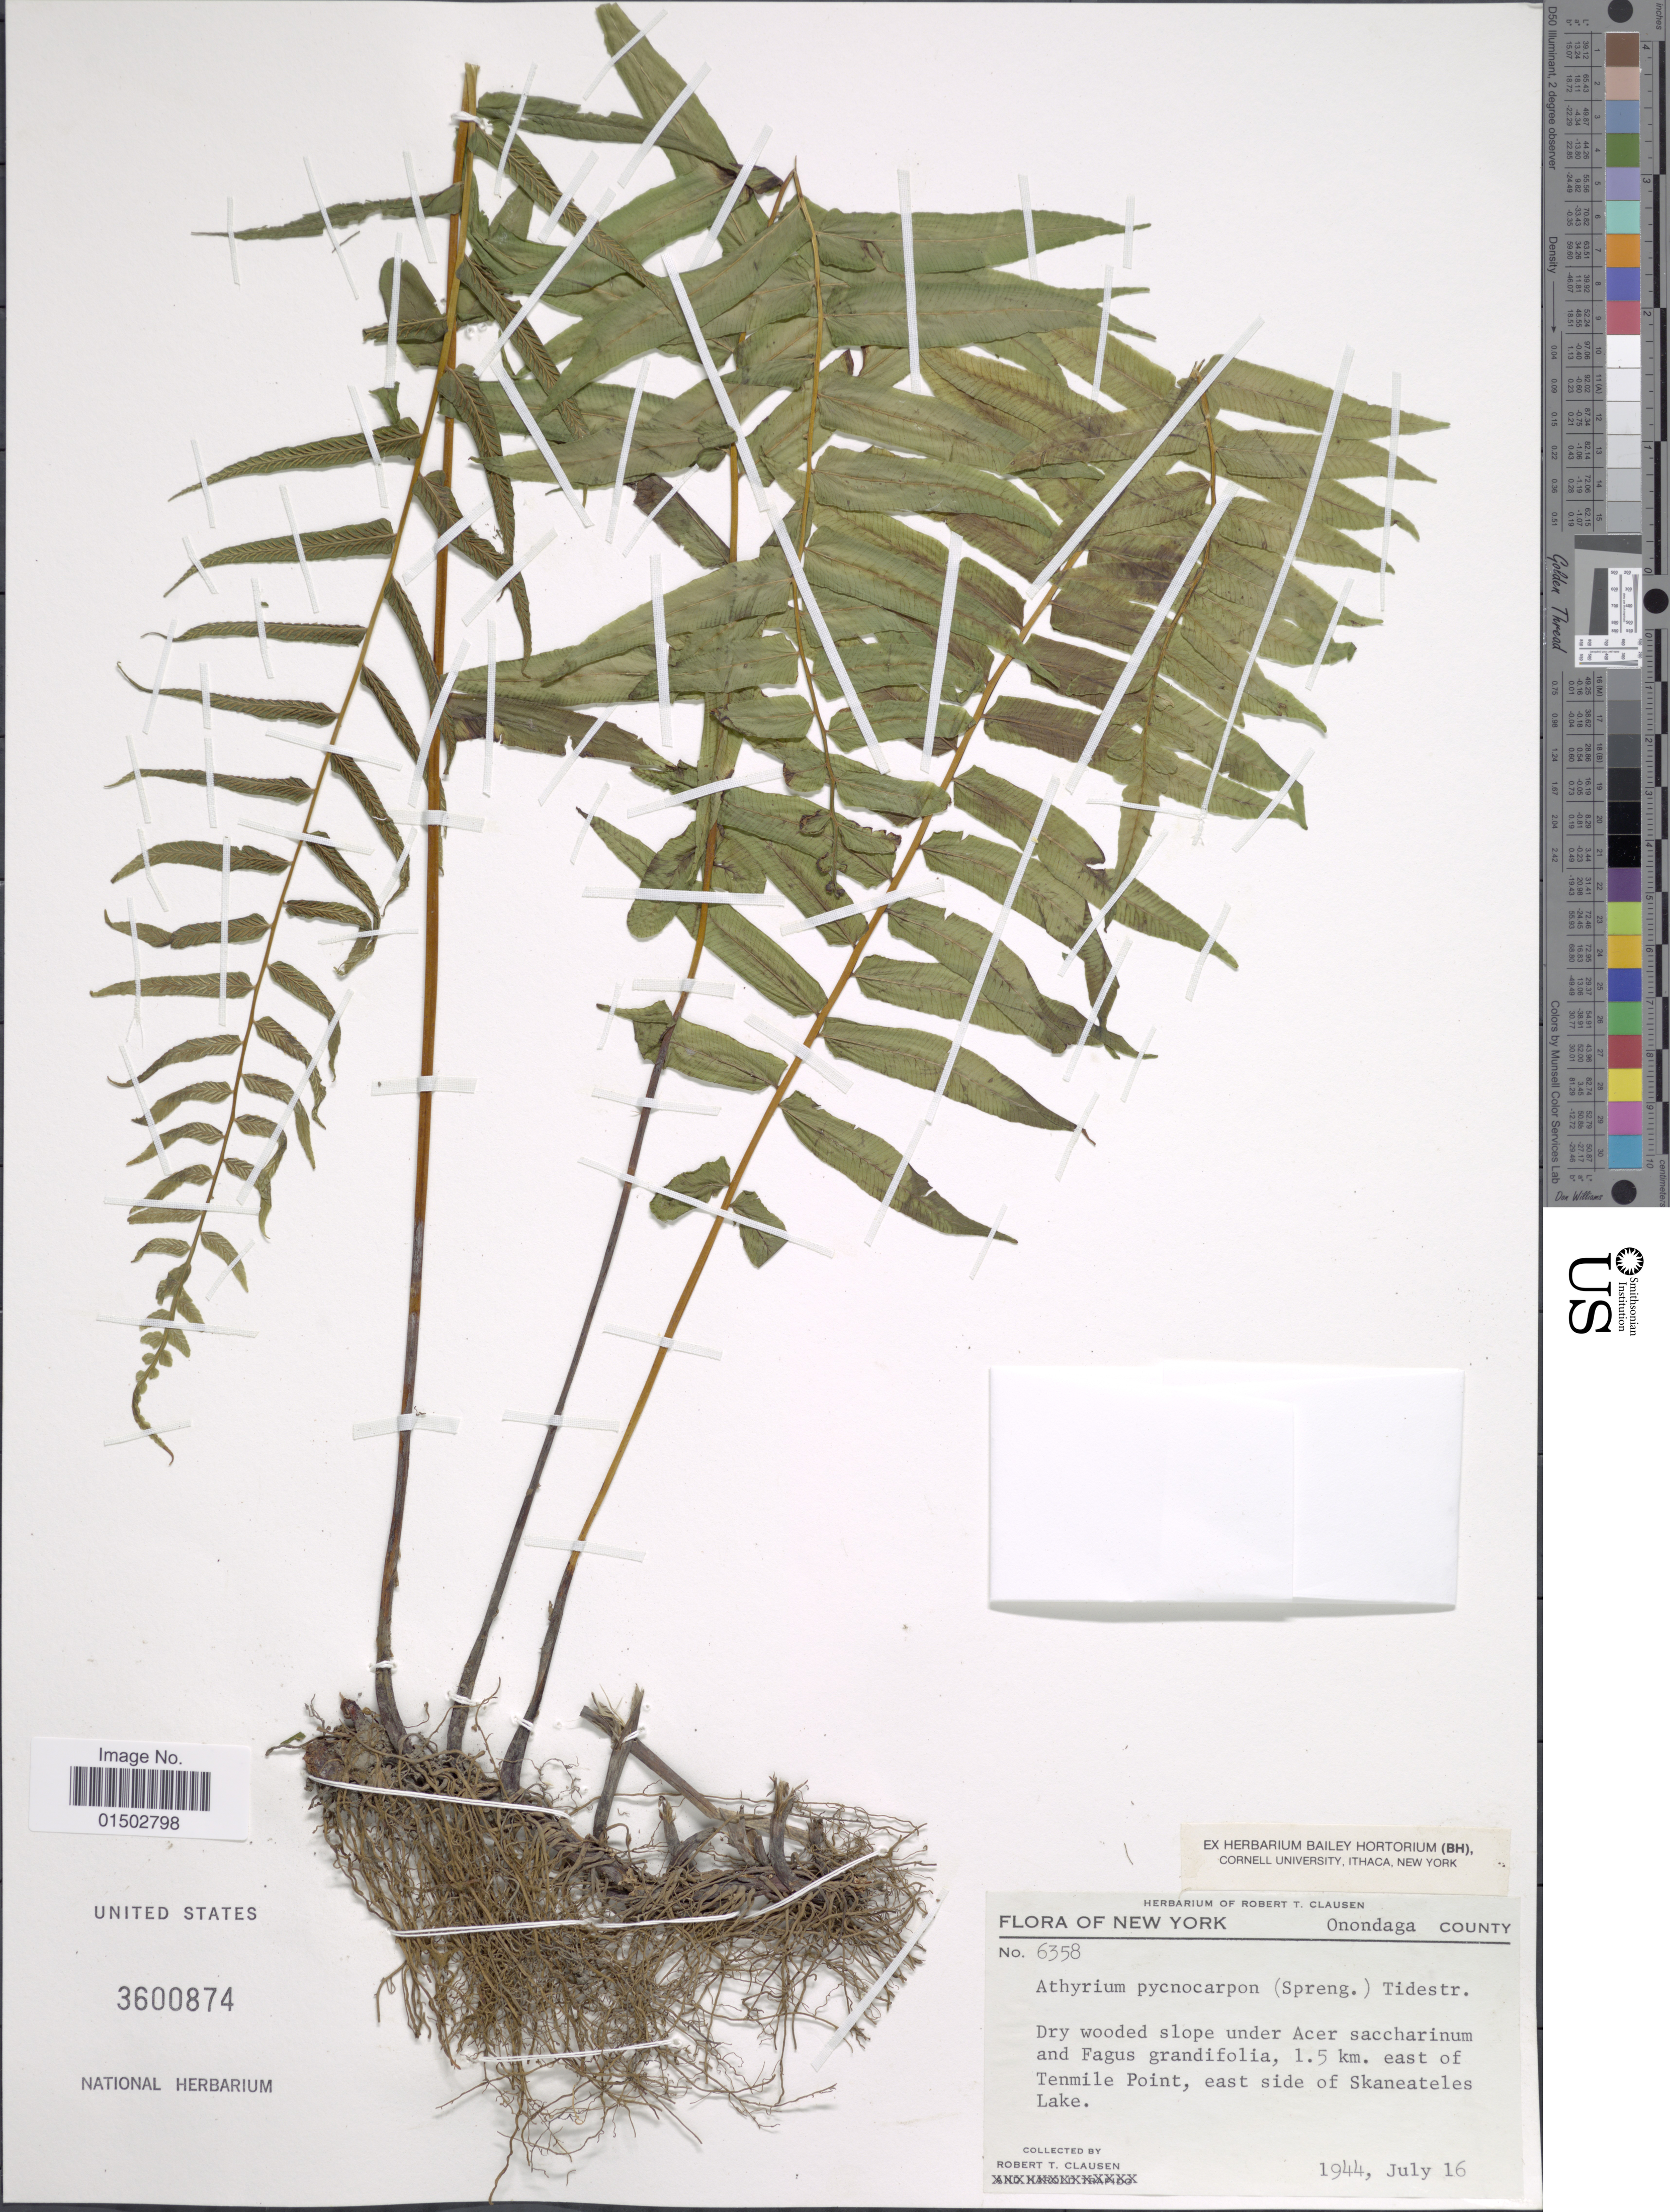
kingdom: Plantae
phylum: Tracheophyta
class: Polypodiopsida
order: Polypodiales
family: Diplaziopsidaceae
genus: Homalosorus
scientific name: Homalosorus pycnocarpos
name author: (Spreng.) Pic. Serm.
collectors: R. T. Clausen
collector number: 6358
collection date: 1944-07-16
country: United States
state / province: New York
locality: Onondaga County, 1.5 km. east of Tenmile Point, east side of Skaneateles Lake.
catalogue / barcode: US 3600874